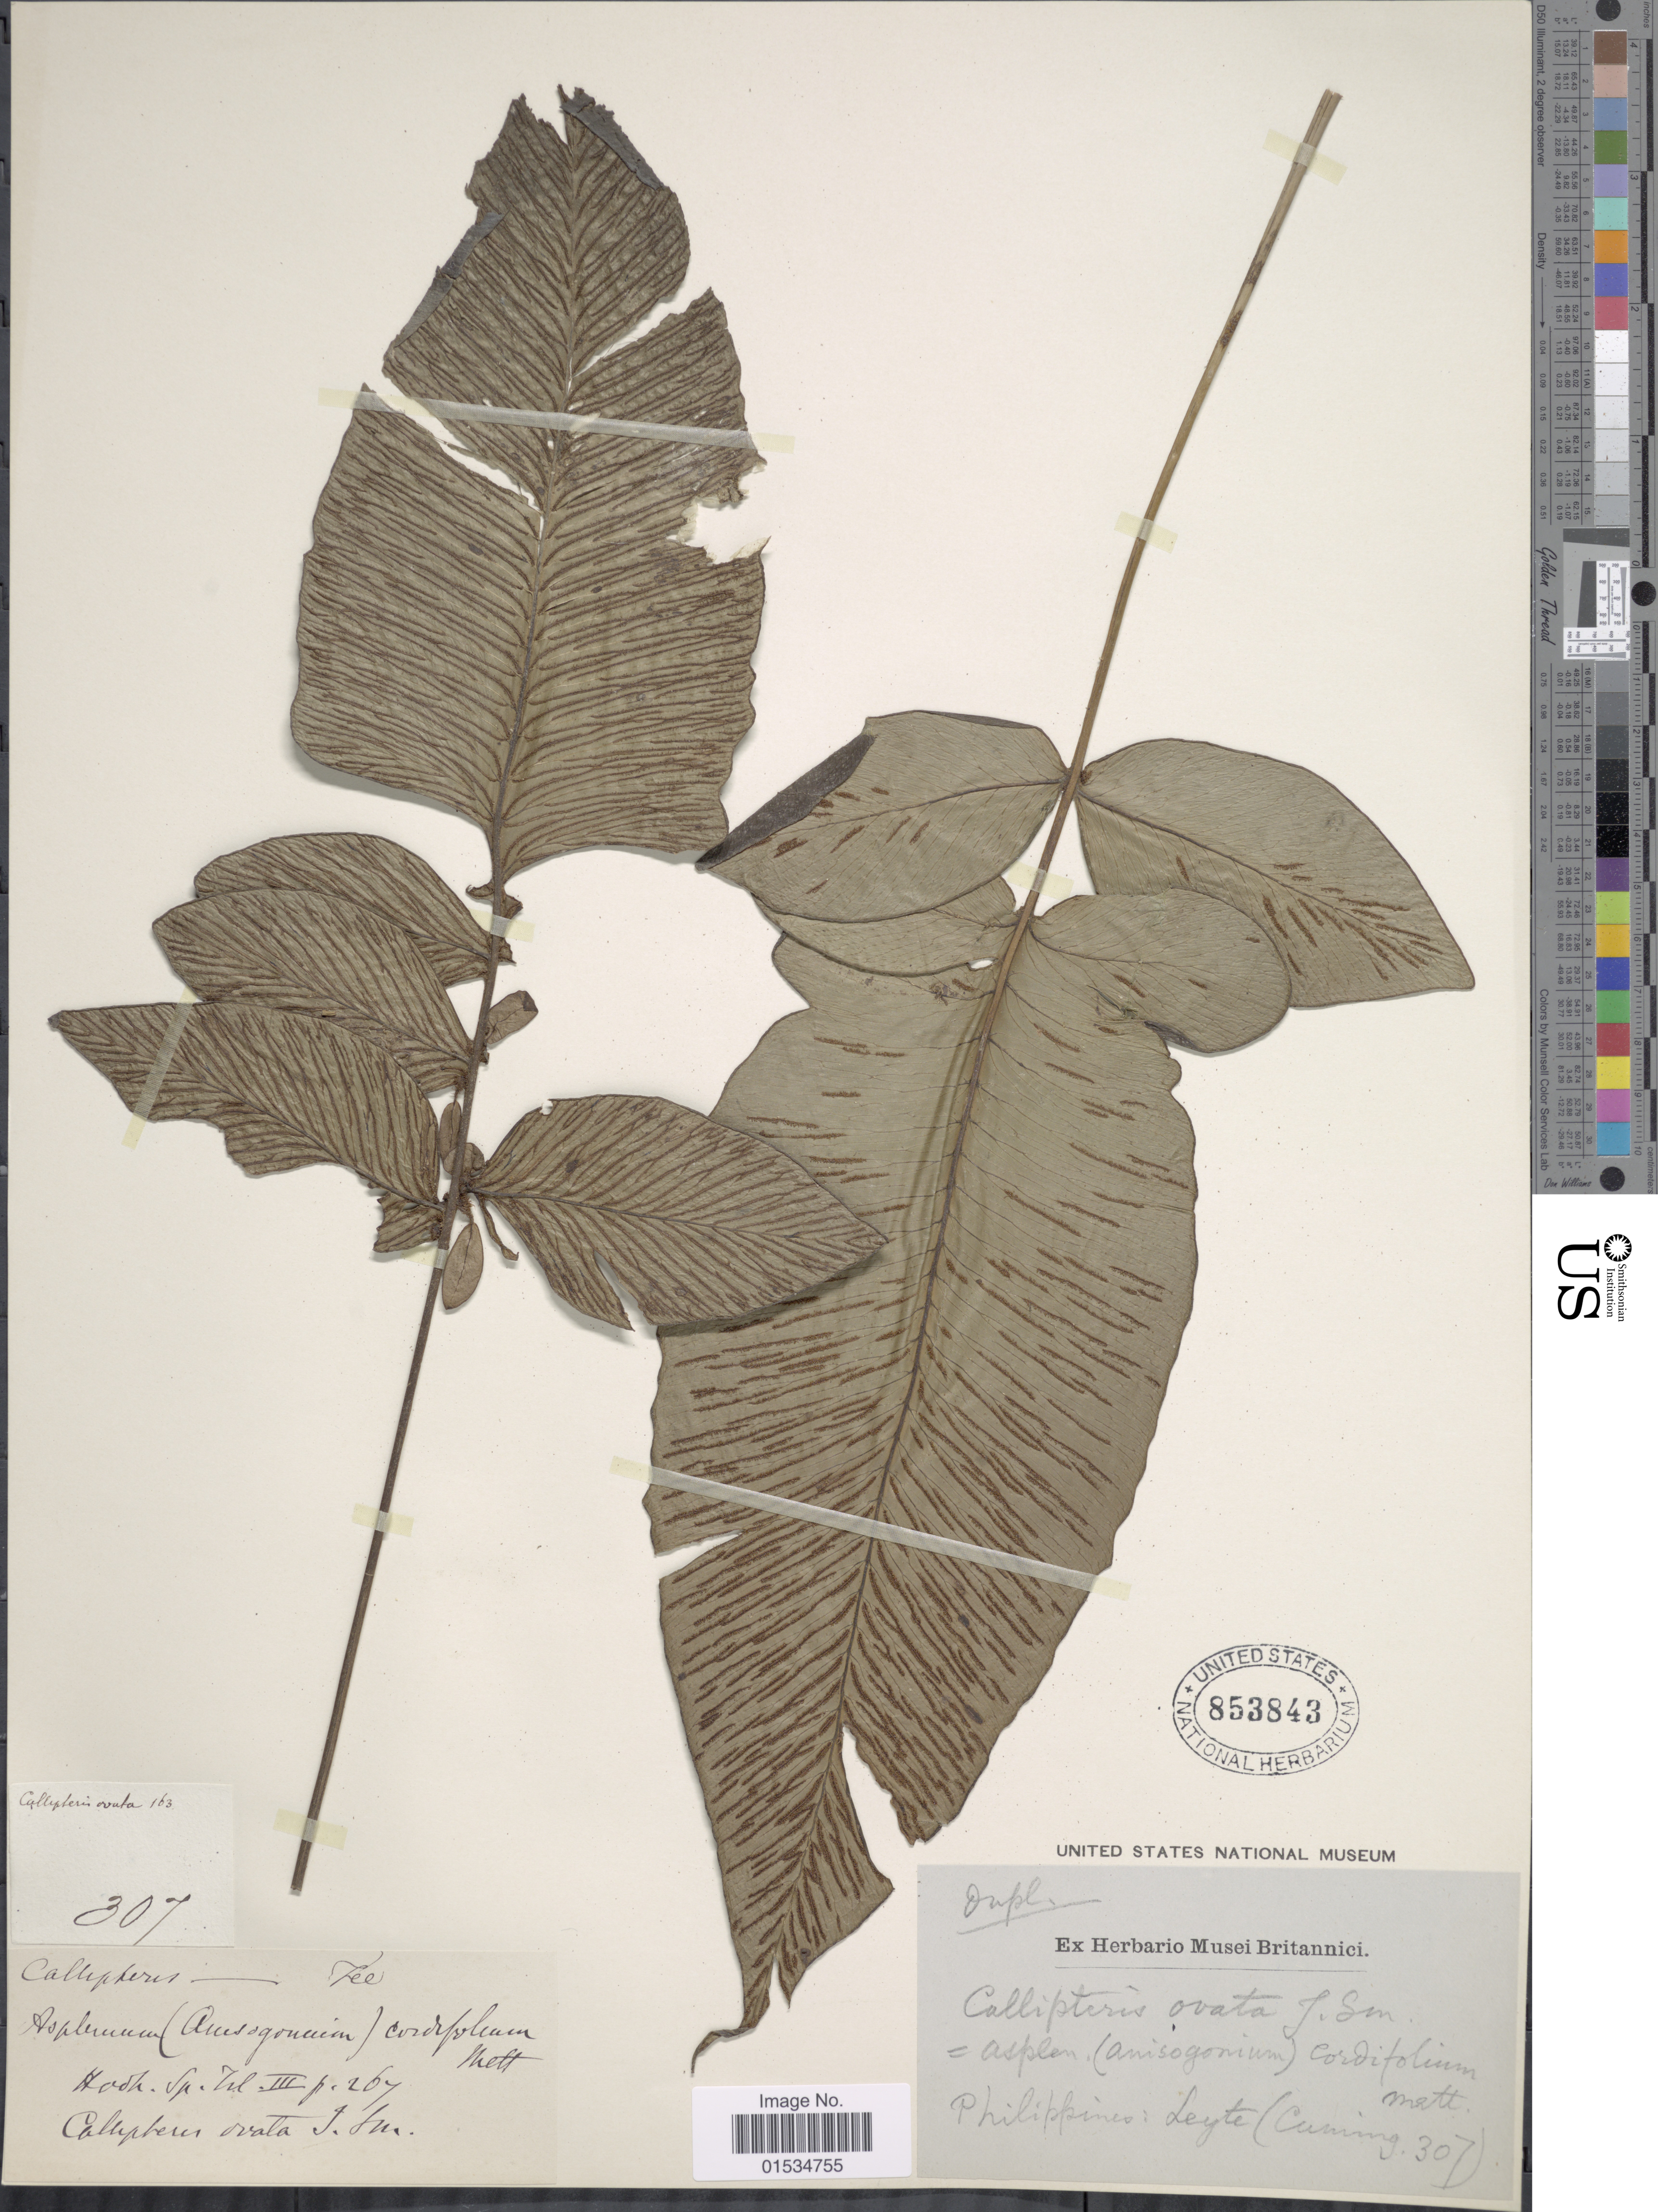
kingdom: Plantae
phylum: Tracheophyta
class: Polypodiopsida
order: Polypodiales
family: Athyriaceae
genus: Diplazium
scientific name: Diplazium cordifolium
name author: Blume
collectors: -. Cuming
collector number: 307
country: Philippines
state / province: Eastern Visayas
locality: Leyte, Calupteres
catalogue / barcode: US 853843